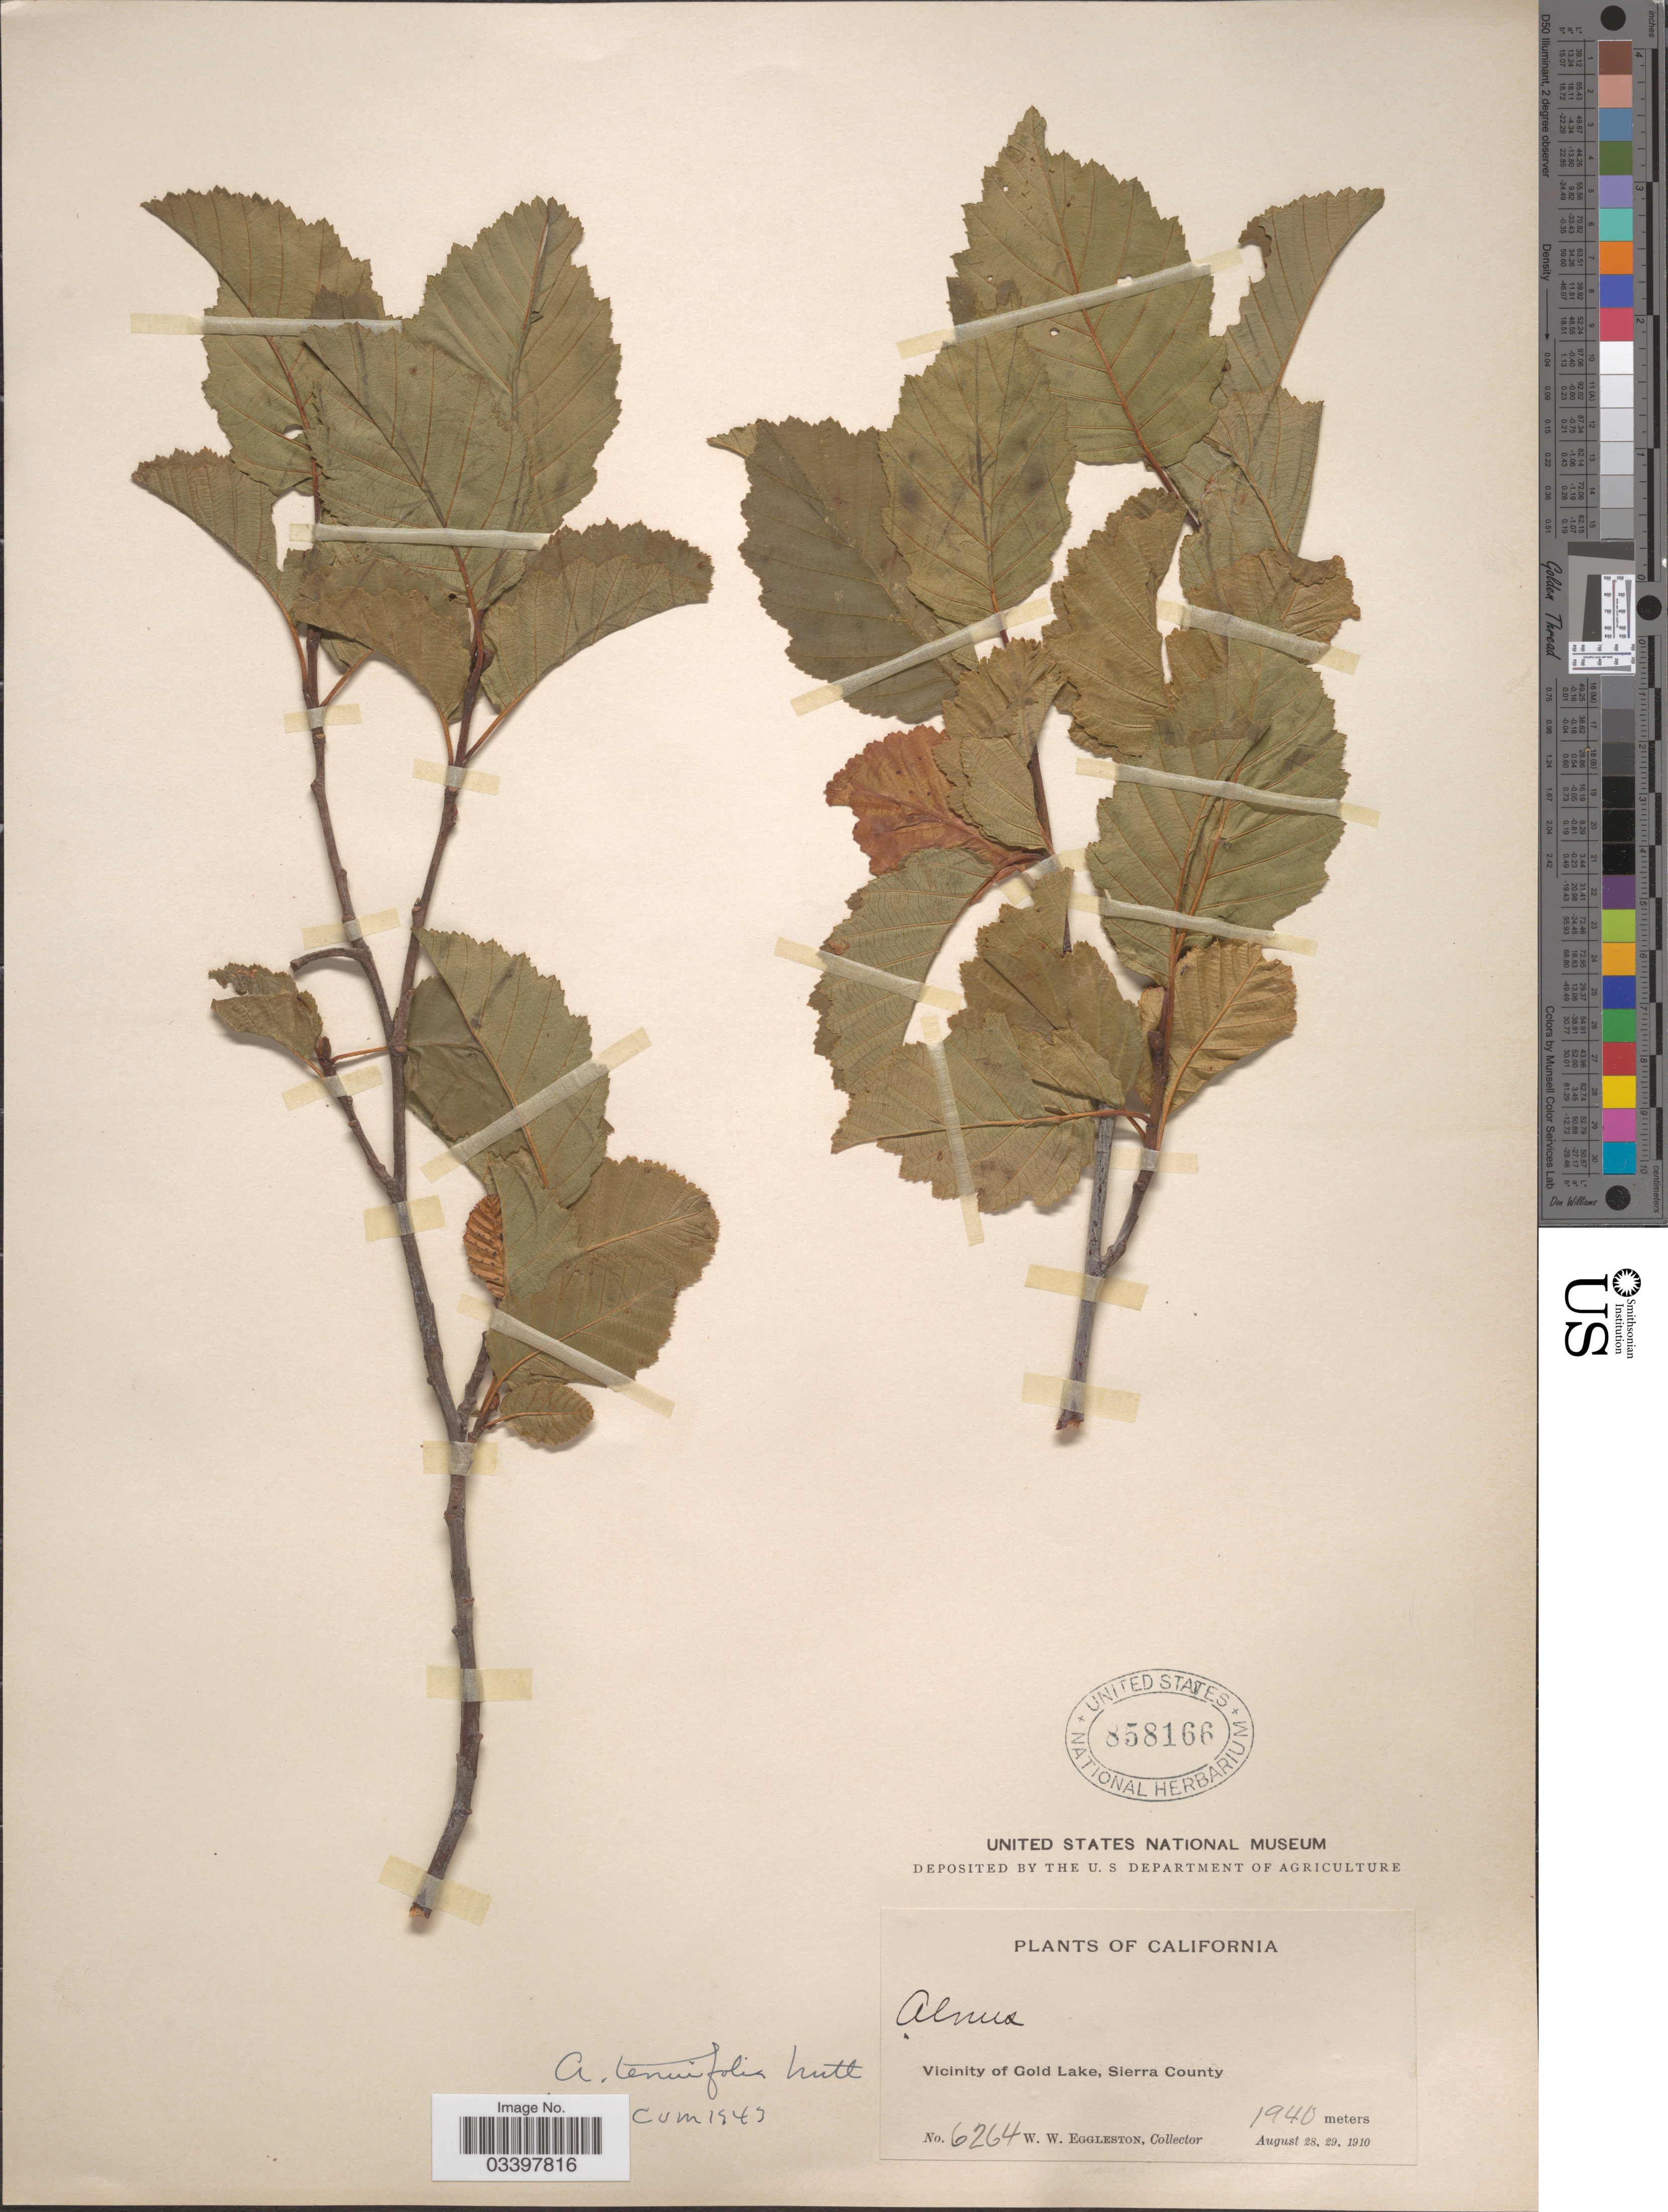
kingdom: Plantae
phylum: Tracheophyta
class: Magnoliopsida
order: Fagales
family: Betulaceae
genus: Alnus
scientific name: Alnus incana subsp. tenuifolia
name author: (Nutt.) Breitung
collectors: W. W. Eggleston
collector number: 6264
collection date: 1910-08-28/1910-08-29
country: United States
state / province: California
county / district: Sierra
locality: Vicinity of Gold Lake, Sierra County.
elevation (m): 1940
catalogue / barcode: US 858166